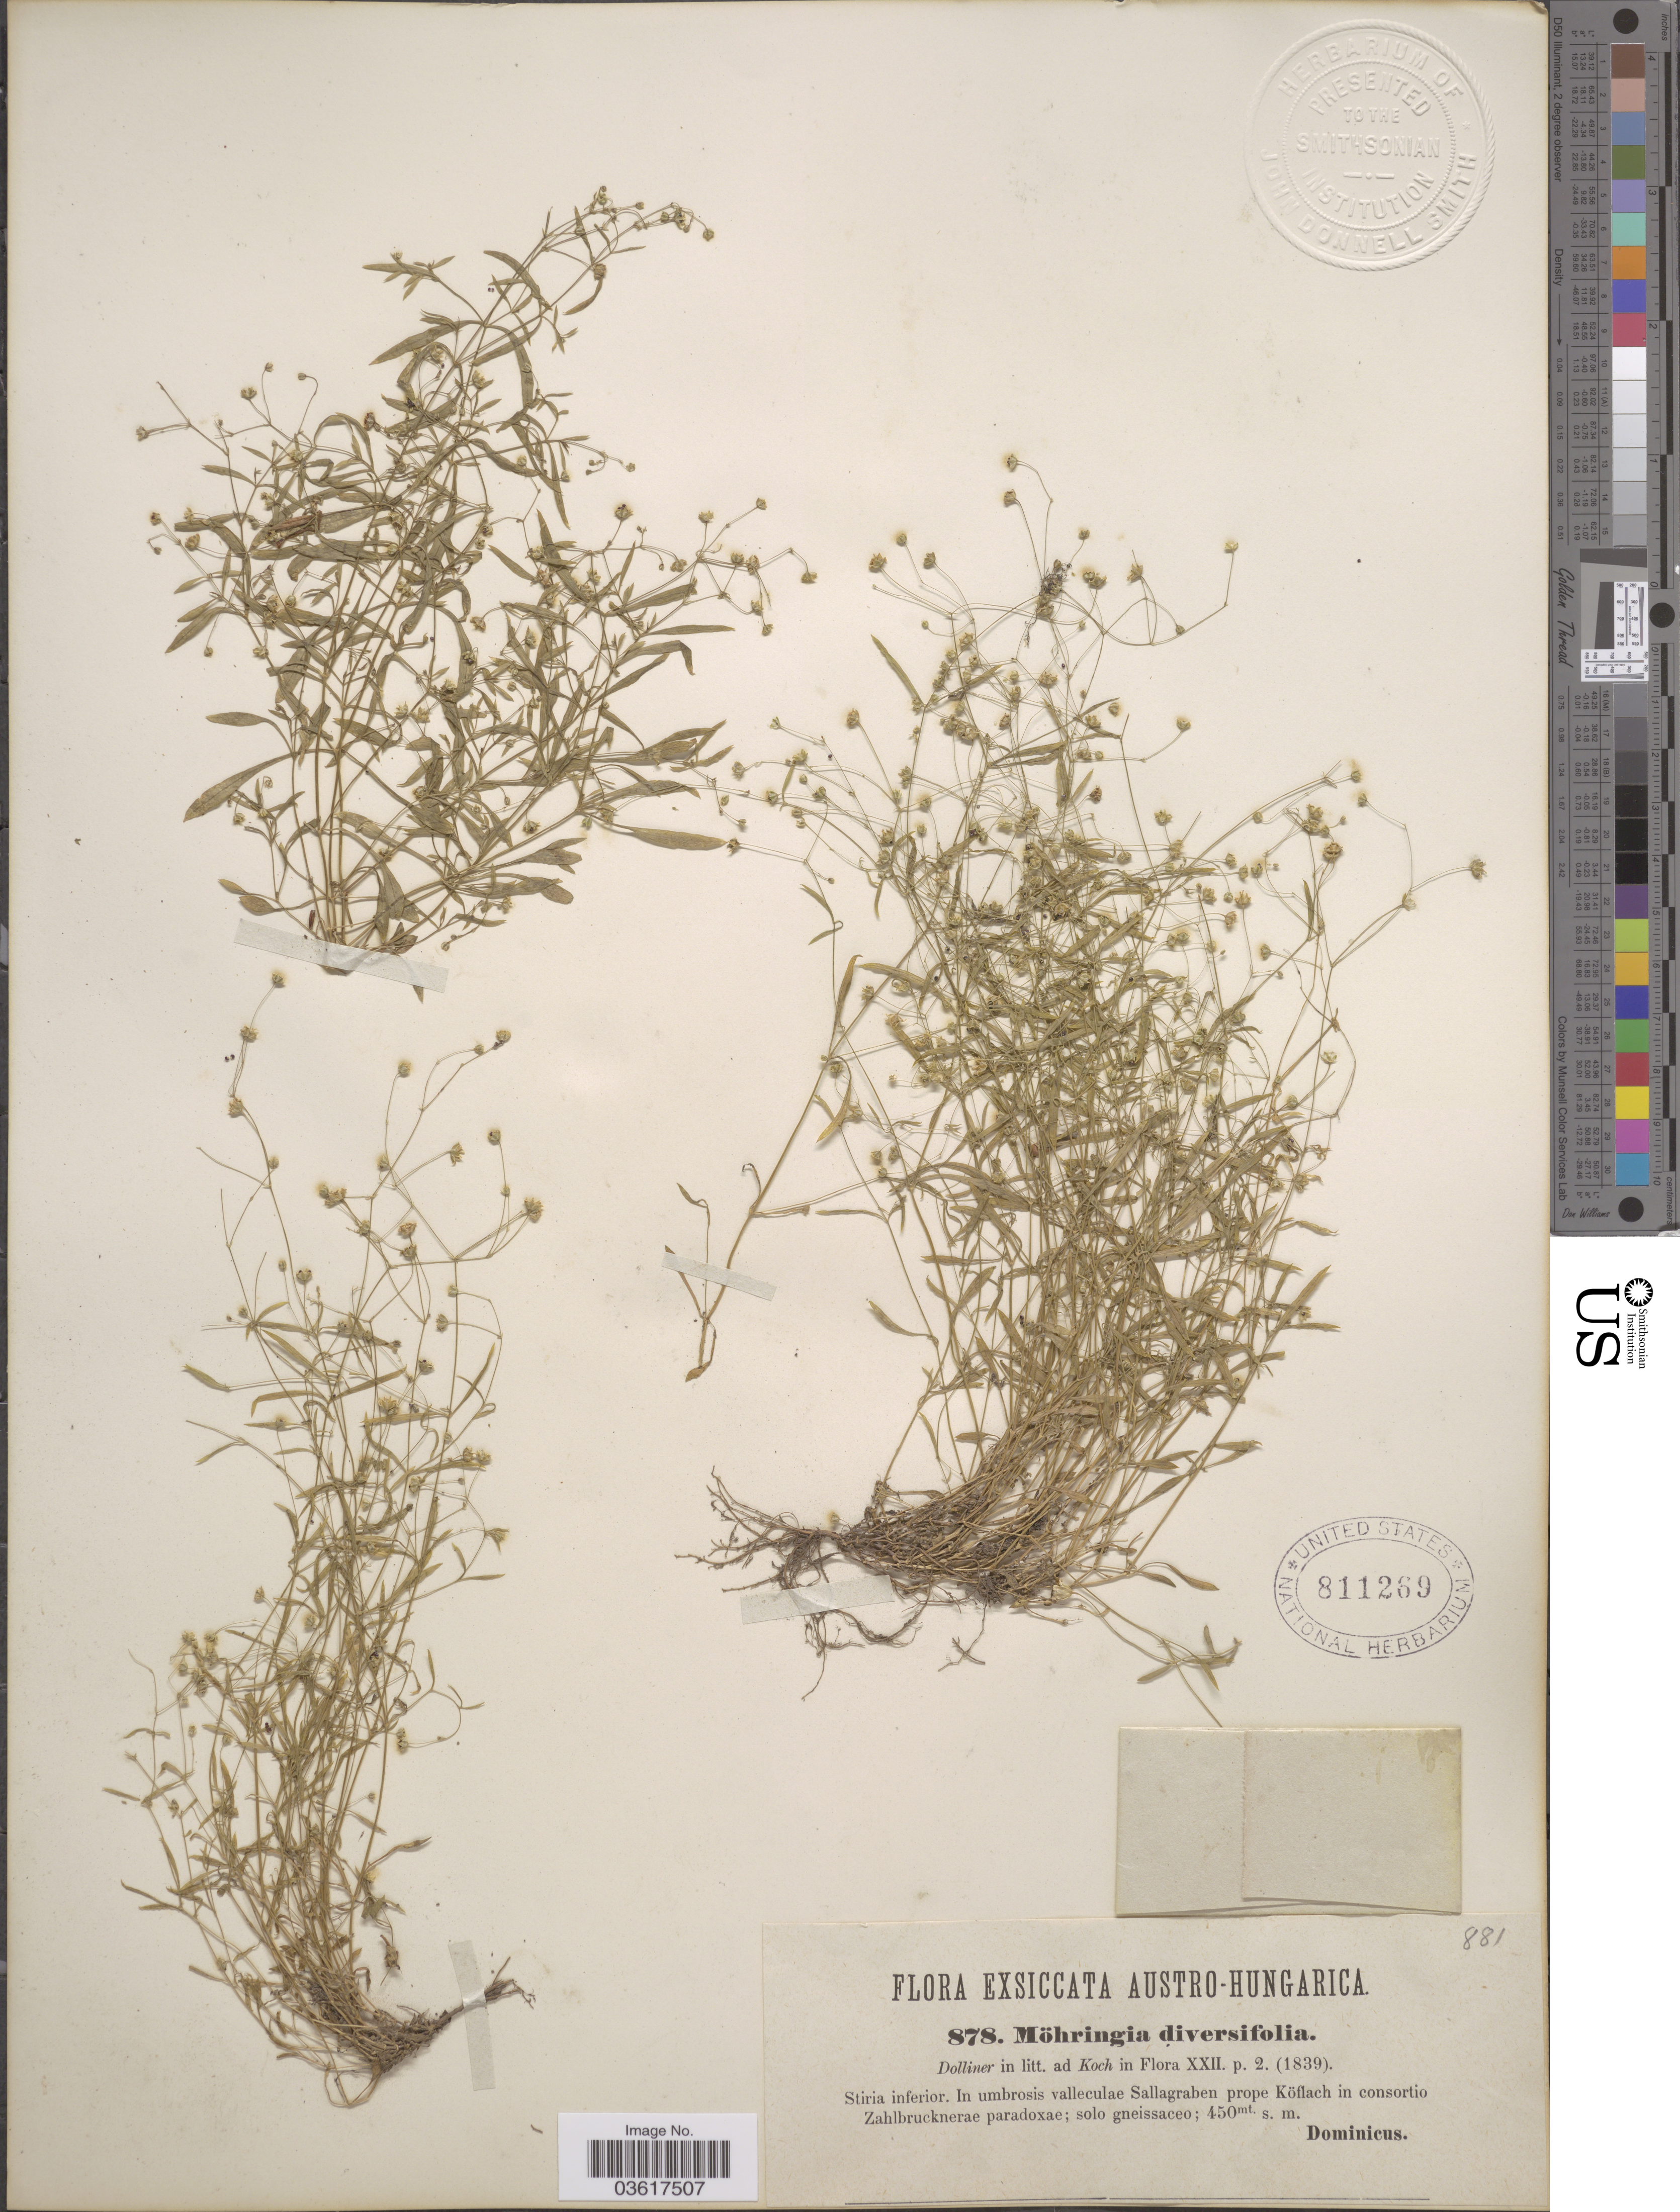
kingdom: Plantae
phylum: Tracheophyta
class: Magnoliopsida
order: Caryophyllales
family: Caryophyllaceae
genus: Moehringia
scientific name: Moehringia diversifolia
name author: Dolliner ex Koch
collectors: Dominicus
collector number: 878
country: Austria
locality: Austro-Hungarica. Stiria inferior. Im umbrosis valleculae Sallagraben prope Köflach in consortio Zahlbrucknerae paradoxae.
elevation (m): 450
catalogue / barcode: US 811269